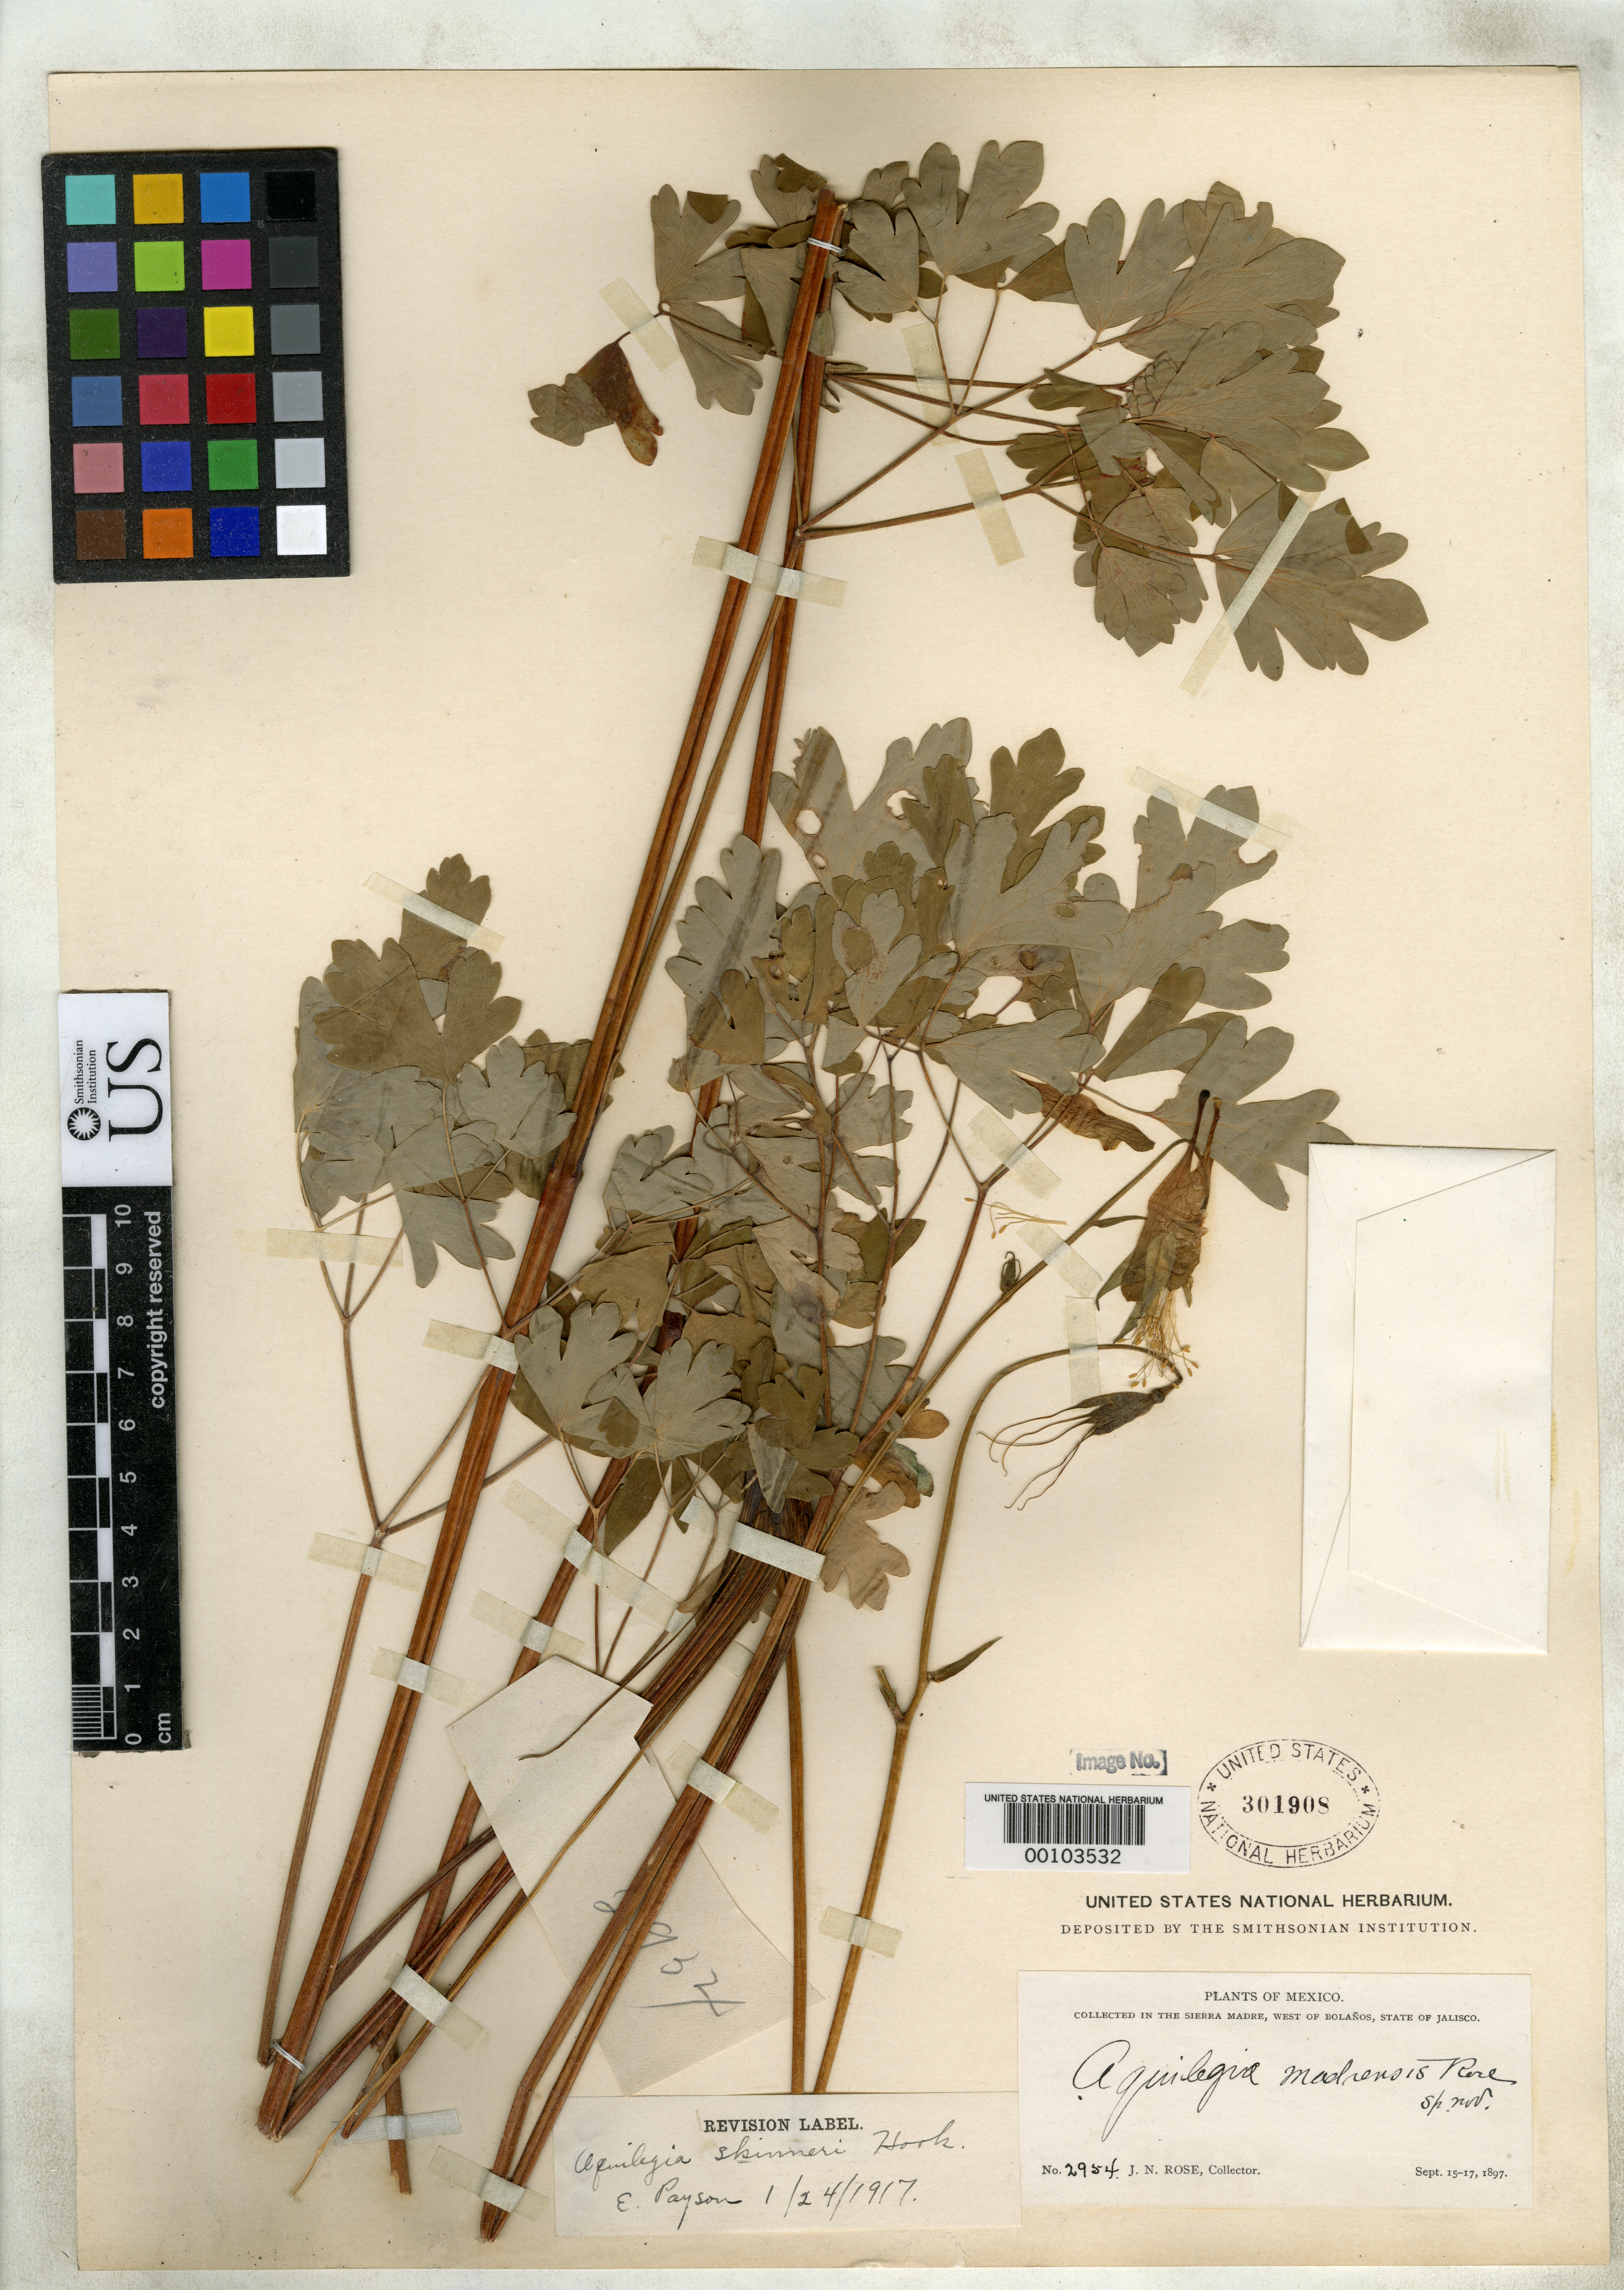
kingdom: Plantae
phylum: Tracheophyta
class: Magnoliopsida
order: Ranunculales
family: Ranunculaceae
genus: Aquilegia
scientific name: Aquilegia madrensis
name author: Rose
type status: Holotype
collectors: J. N. Rose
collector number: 2954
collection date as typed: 15 Sep 1897 to 17 Sep 1897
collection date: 1897-09-15/1897-09-17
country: Mexico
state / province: Jalisco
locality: Sierra Madre, W of Bolanos.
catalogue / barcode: US 301908